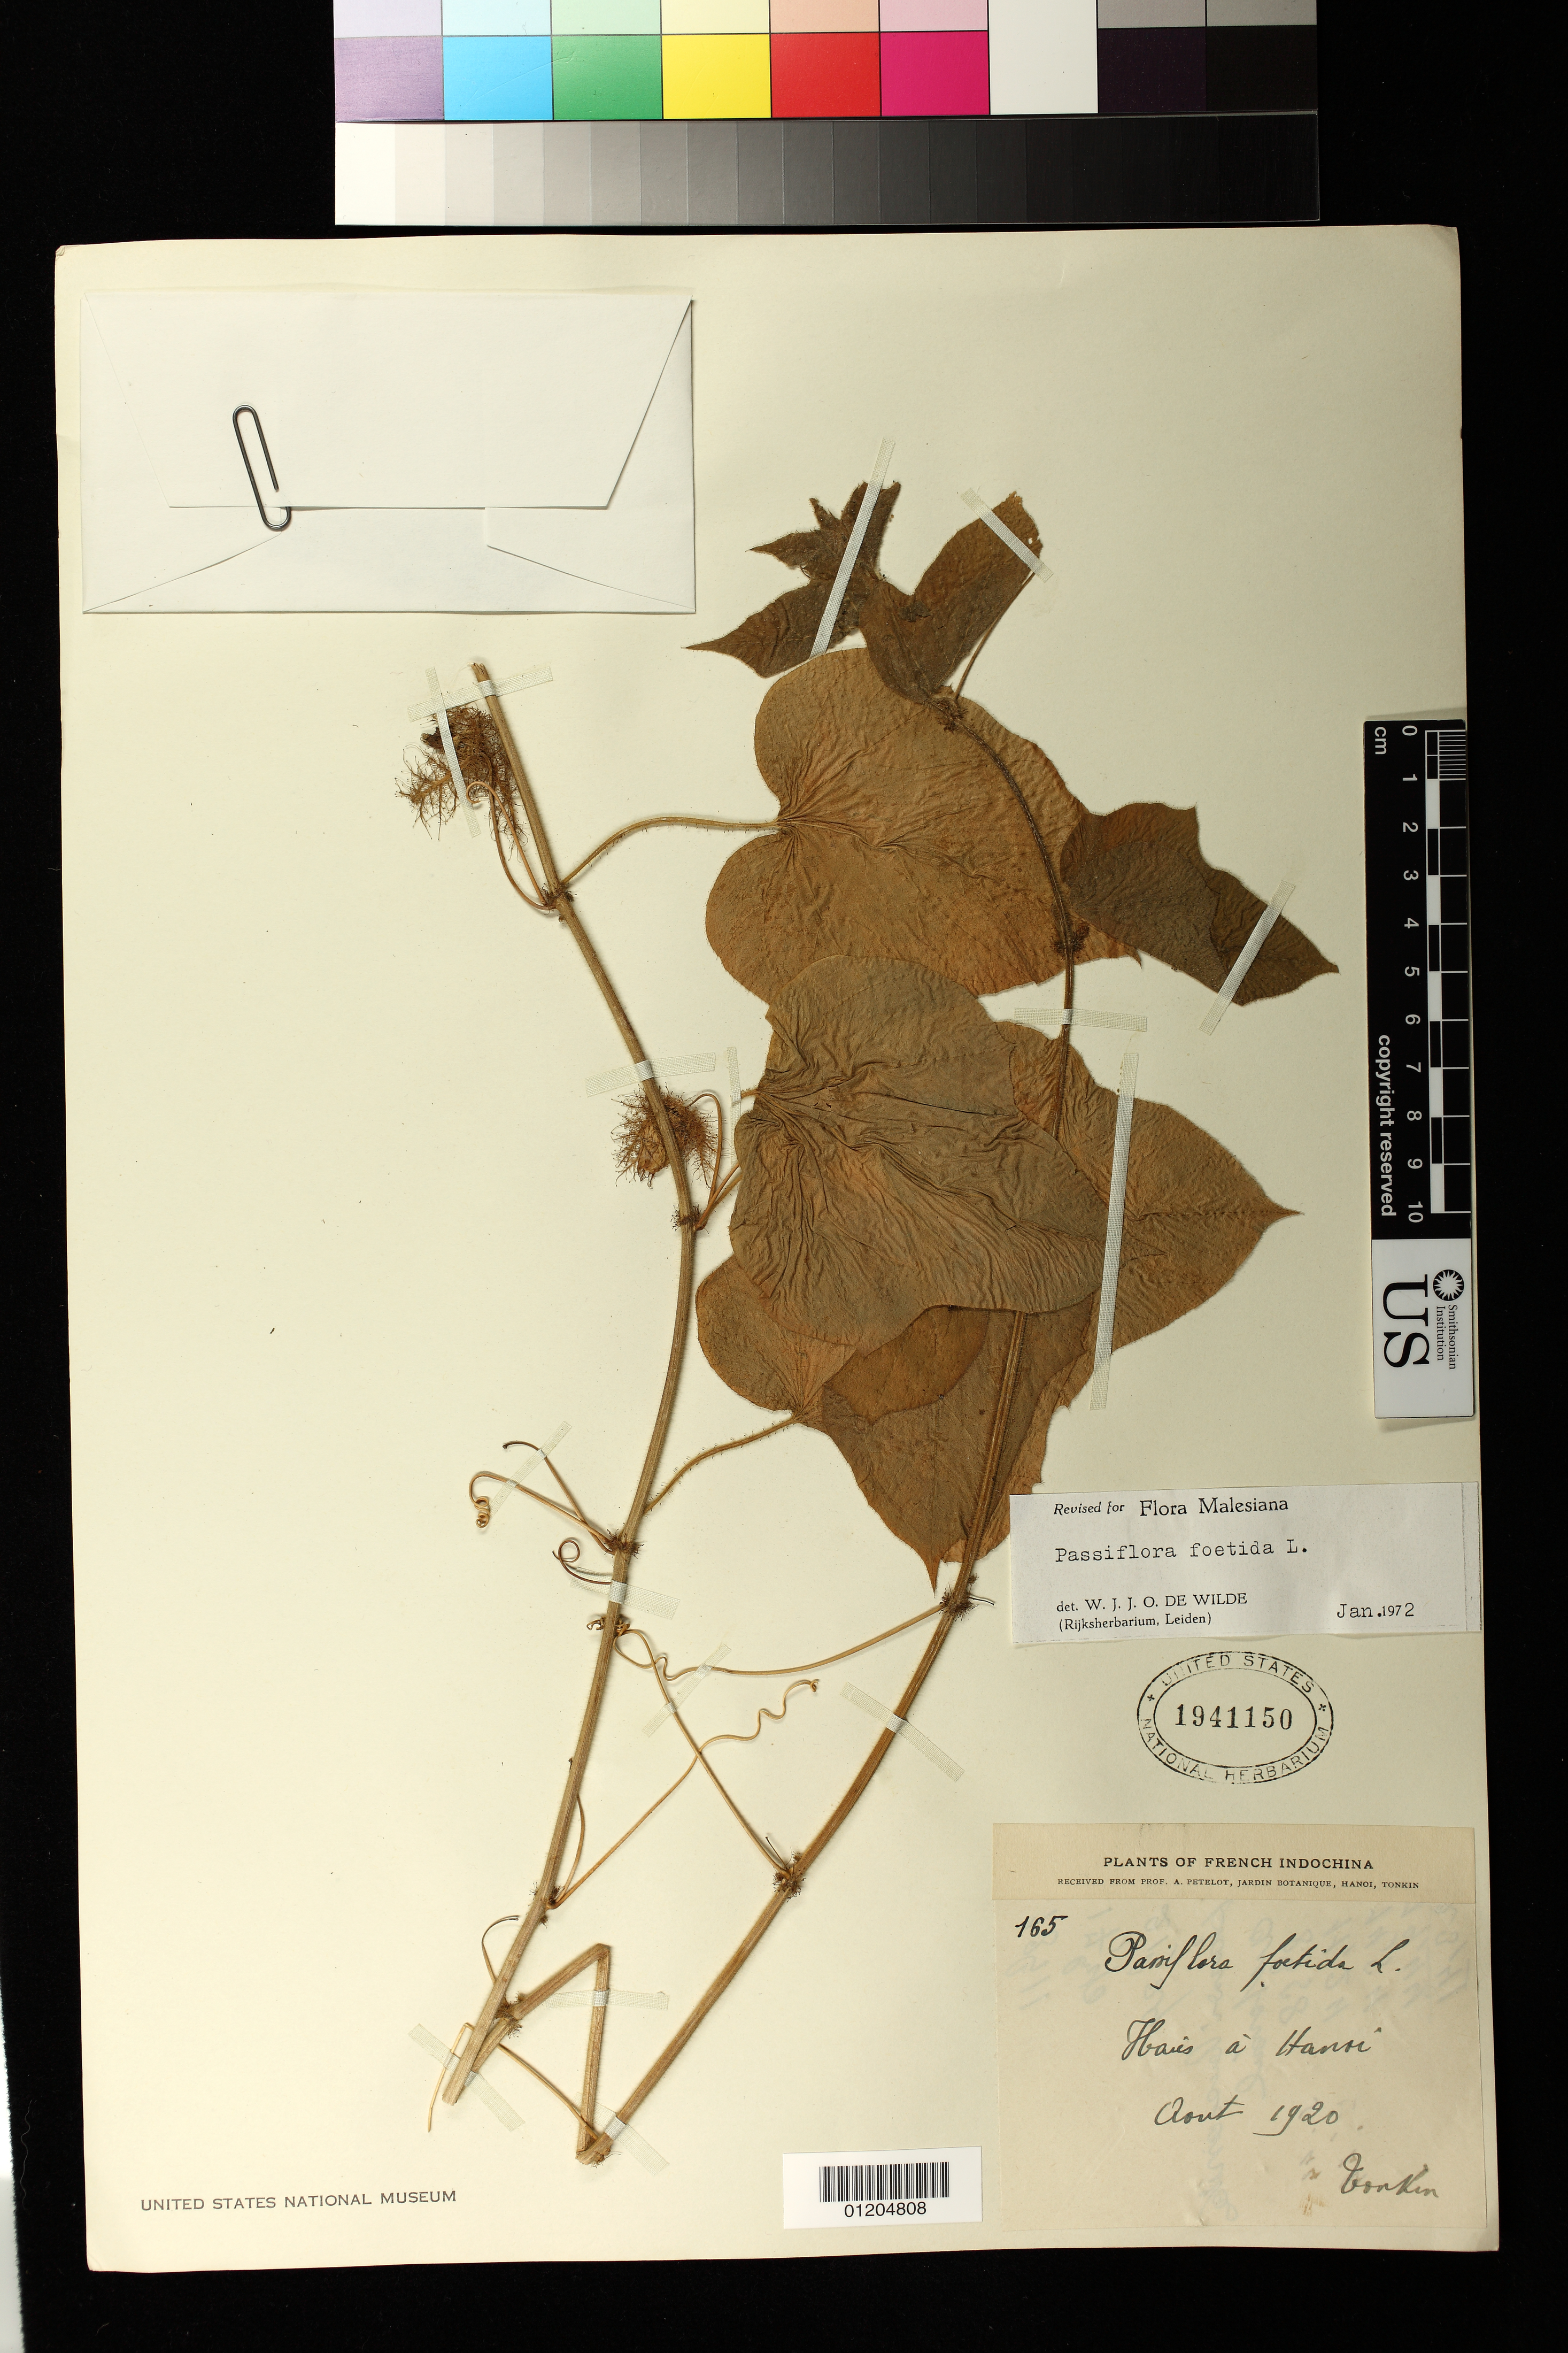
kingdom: Plantae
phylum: Tracheophyta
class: Magnoliopsida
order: Malpighiales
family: Passifloraceae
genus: Passiflora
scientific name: Passiflora foetida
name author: L.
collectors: A. Petelot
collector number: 165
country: Vietnam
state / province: Ha Noi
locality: Haies a Hanoi.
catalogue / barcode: US 1941150